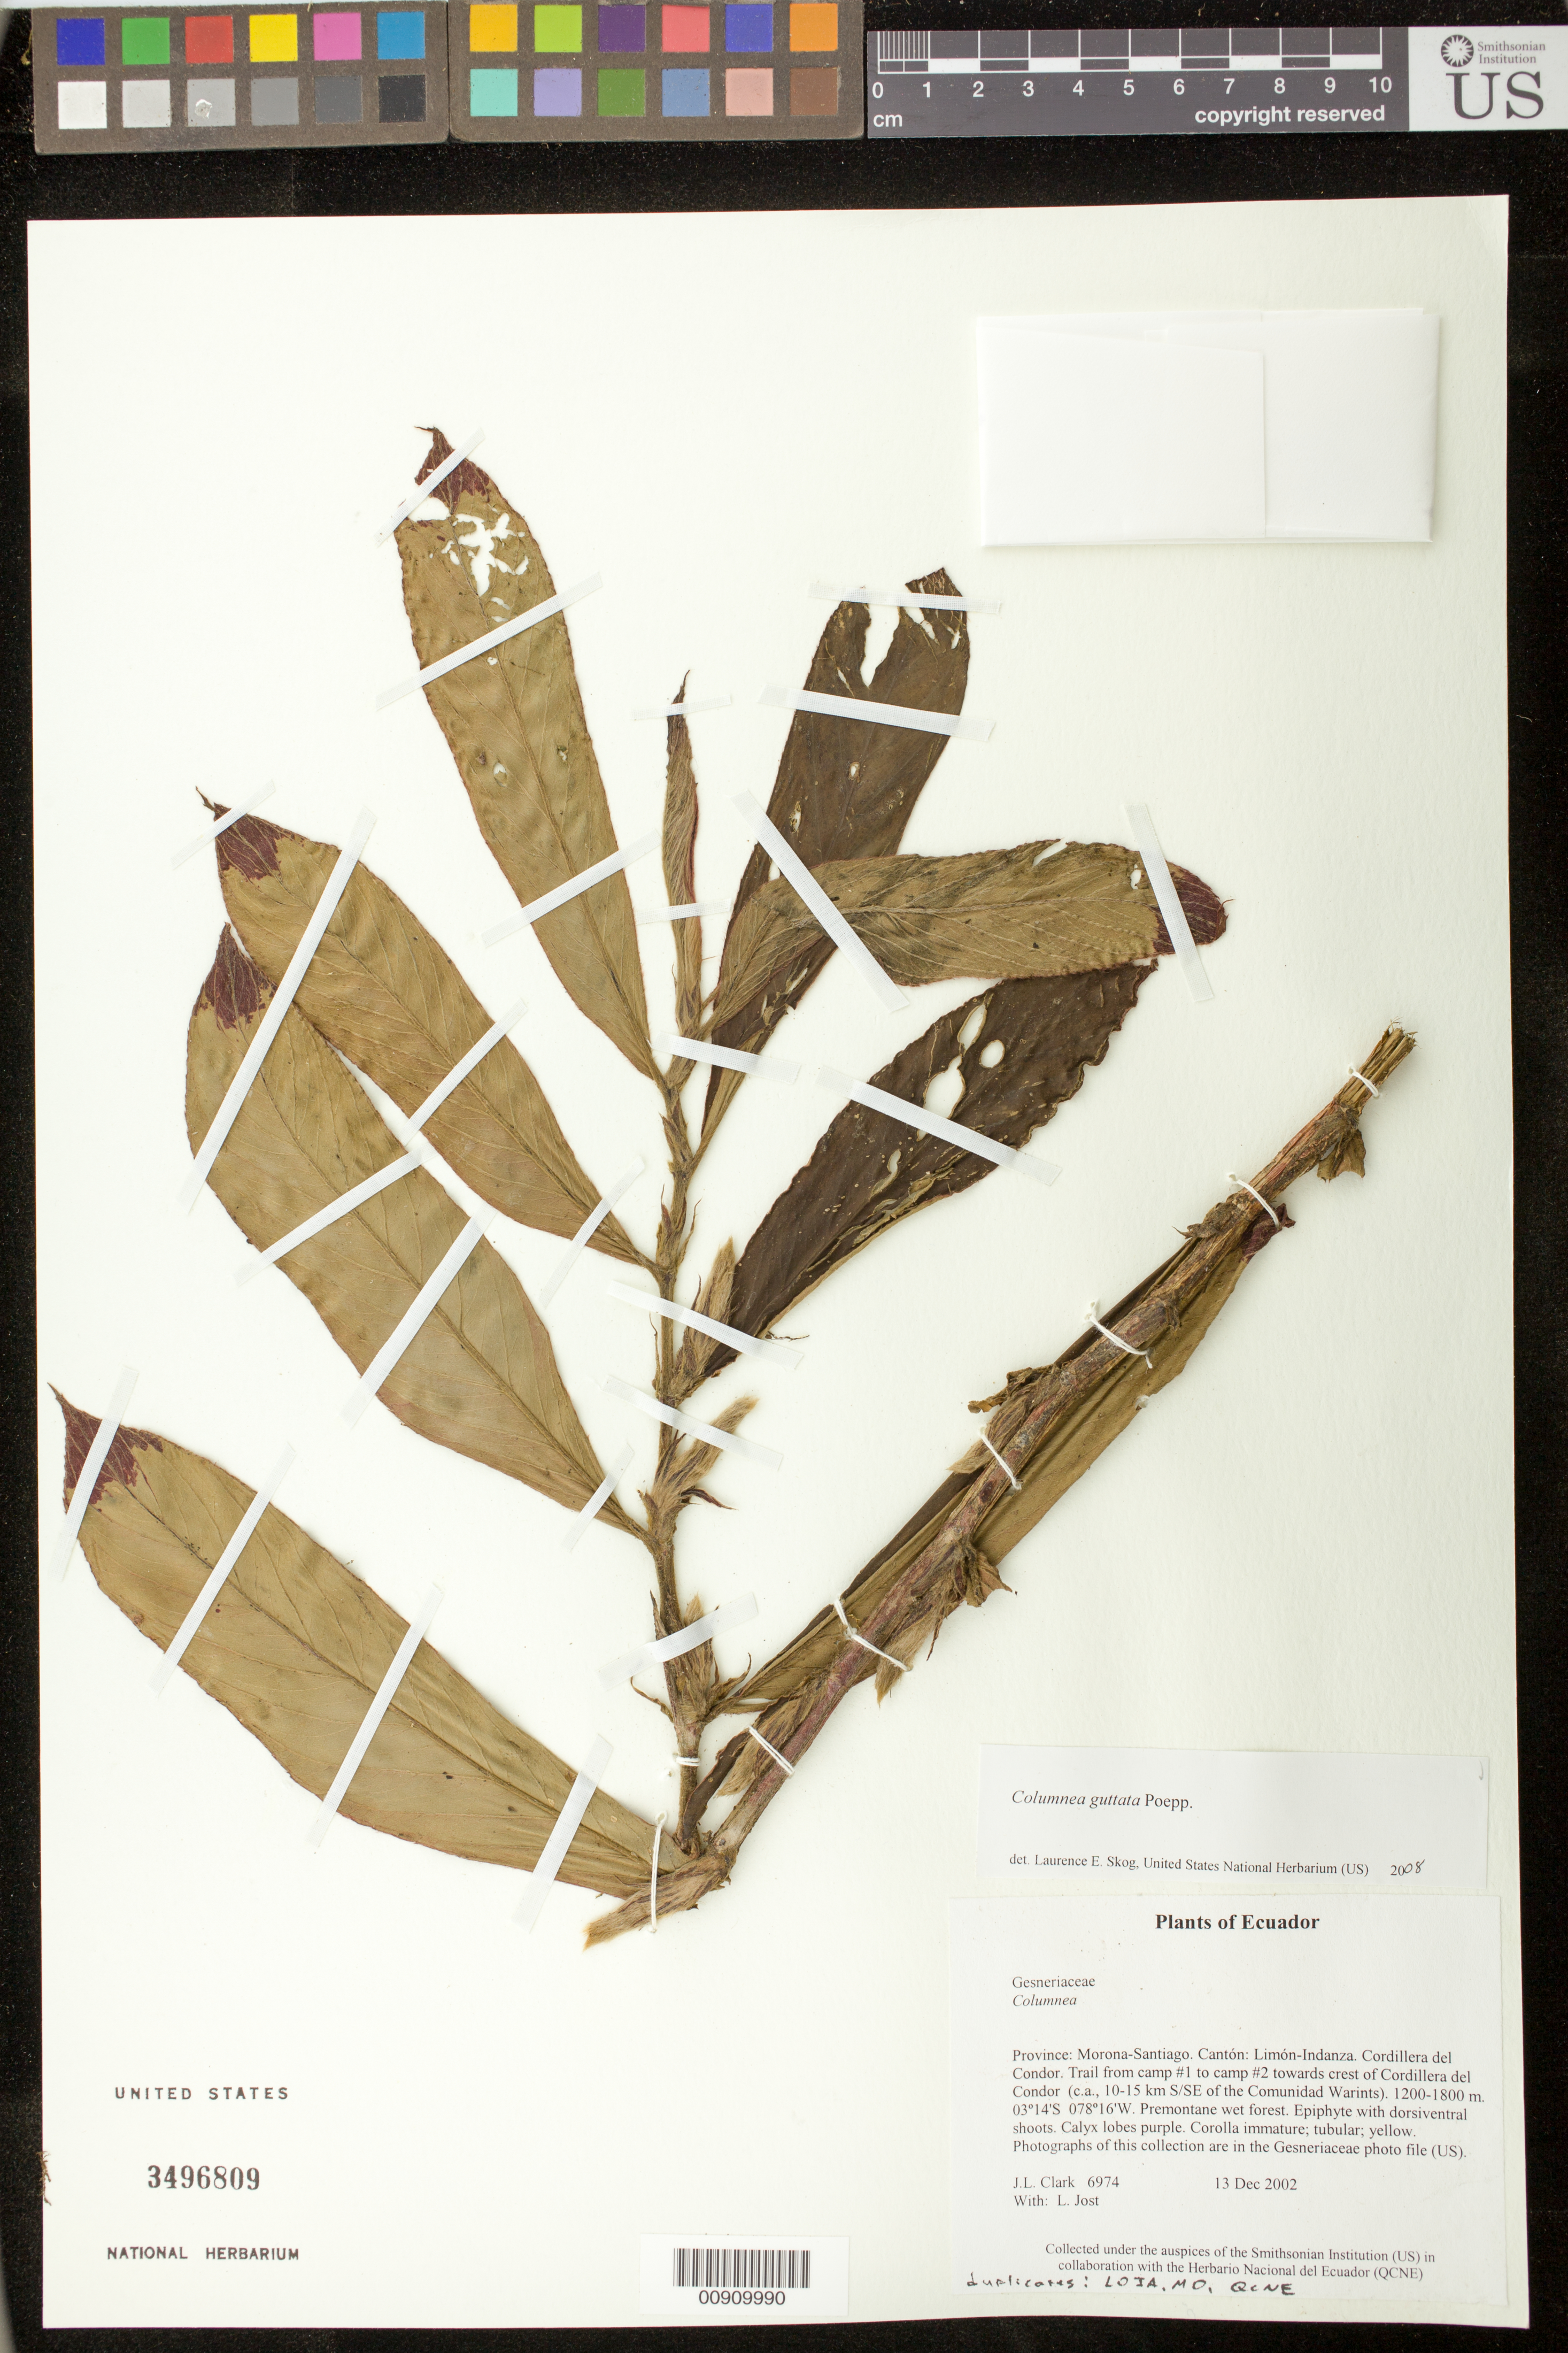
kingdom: Plantae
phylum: Tracheophyta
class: Magnoliopsida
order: Lamiales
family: Gesneriaceae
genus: Columnea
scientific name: Columnea guttata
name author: Poepp.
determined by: Skog, Laurence E.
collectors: J. L. Clark & L. Jost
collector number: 6974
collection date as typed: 13 Dec 2002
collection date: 2002-12-13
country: Ecuador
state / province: Morona-Santiago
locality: Limón-Indanza. Cordillera del Condor. Trail from camp #1 to camp #2 towards crest of Cordillera del Condor (c.a., 10-15 km S/SE of the Comunidad Warints).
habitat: Premontane wet forest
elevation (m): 1200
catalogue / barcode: US 3496809